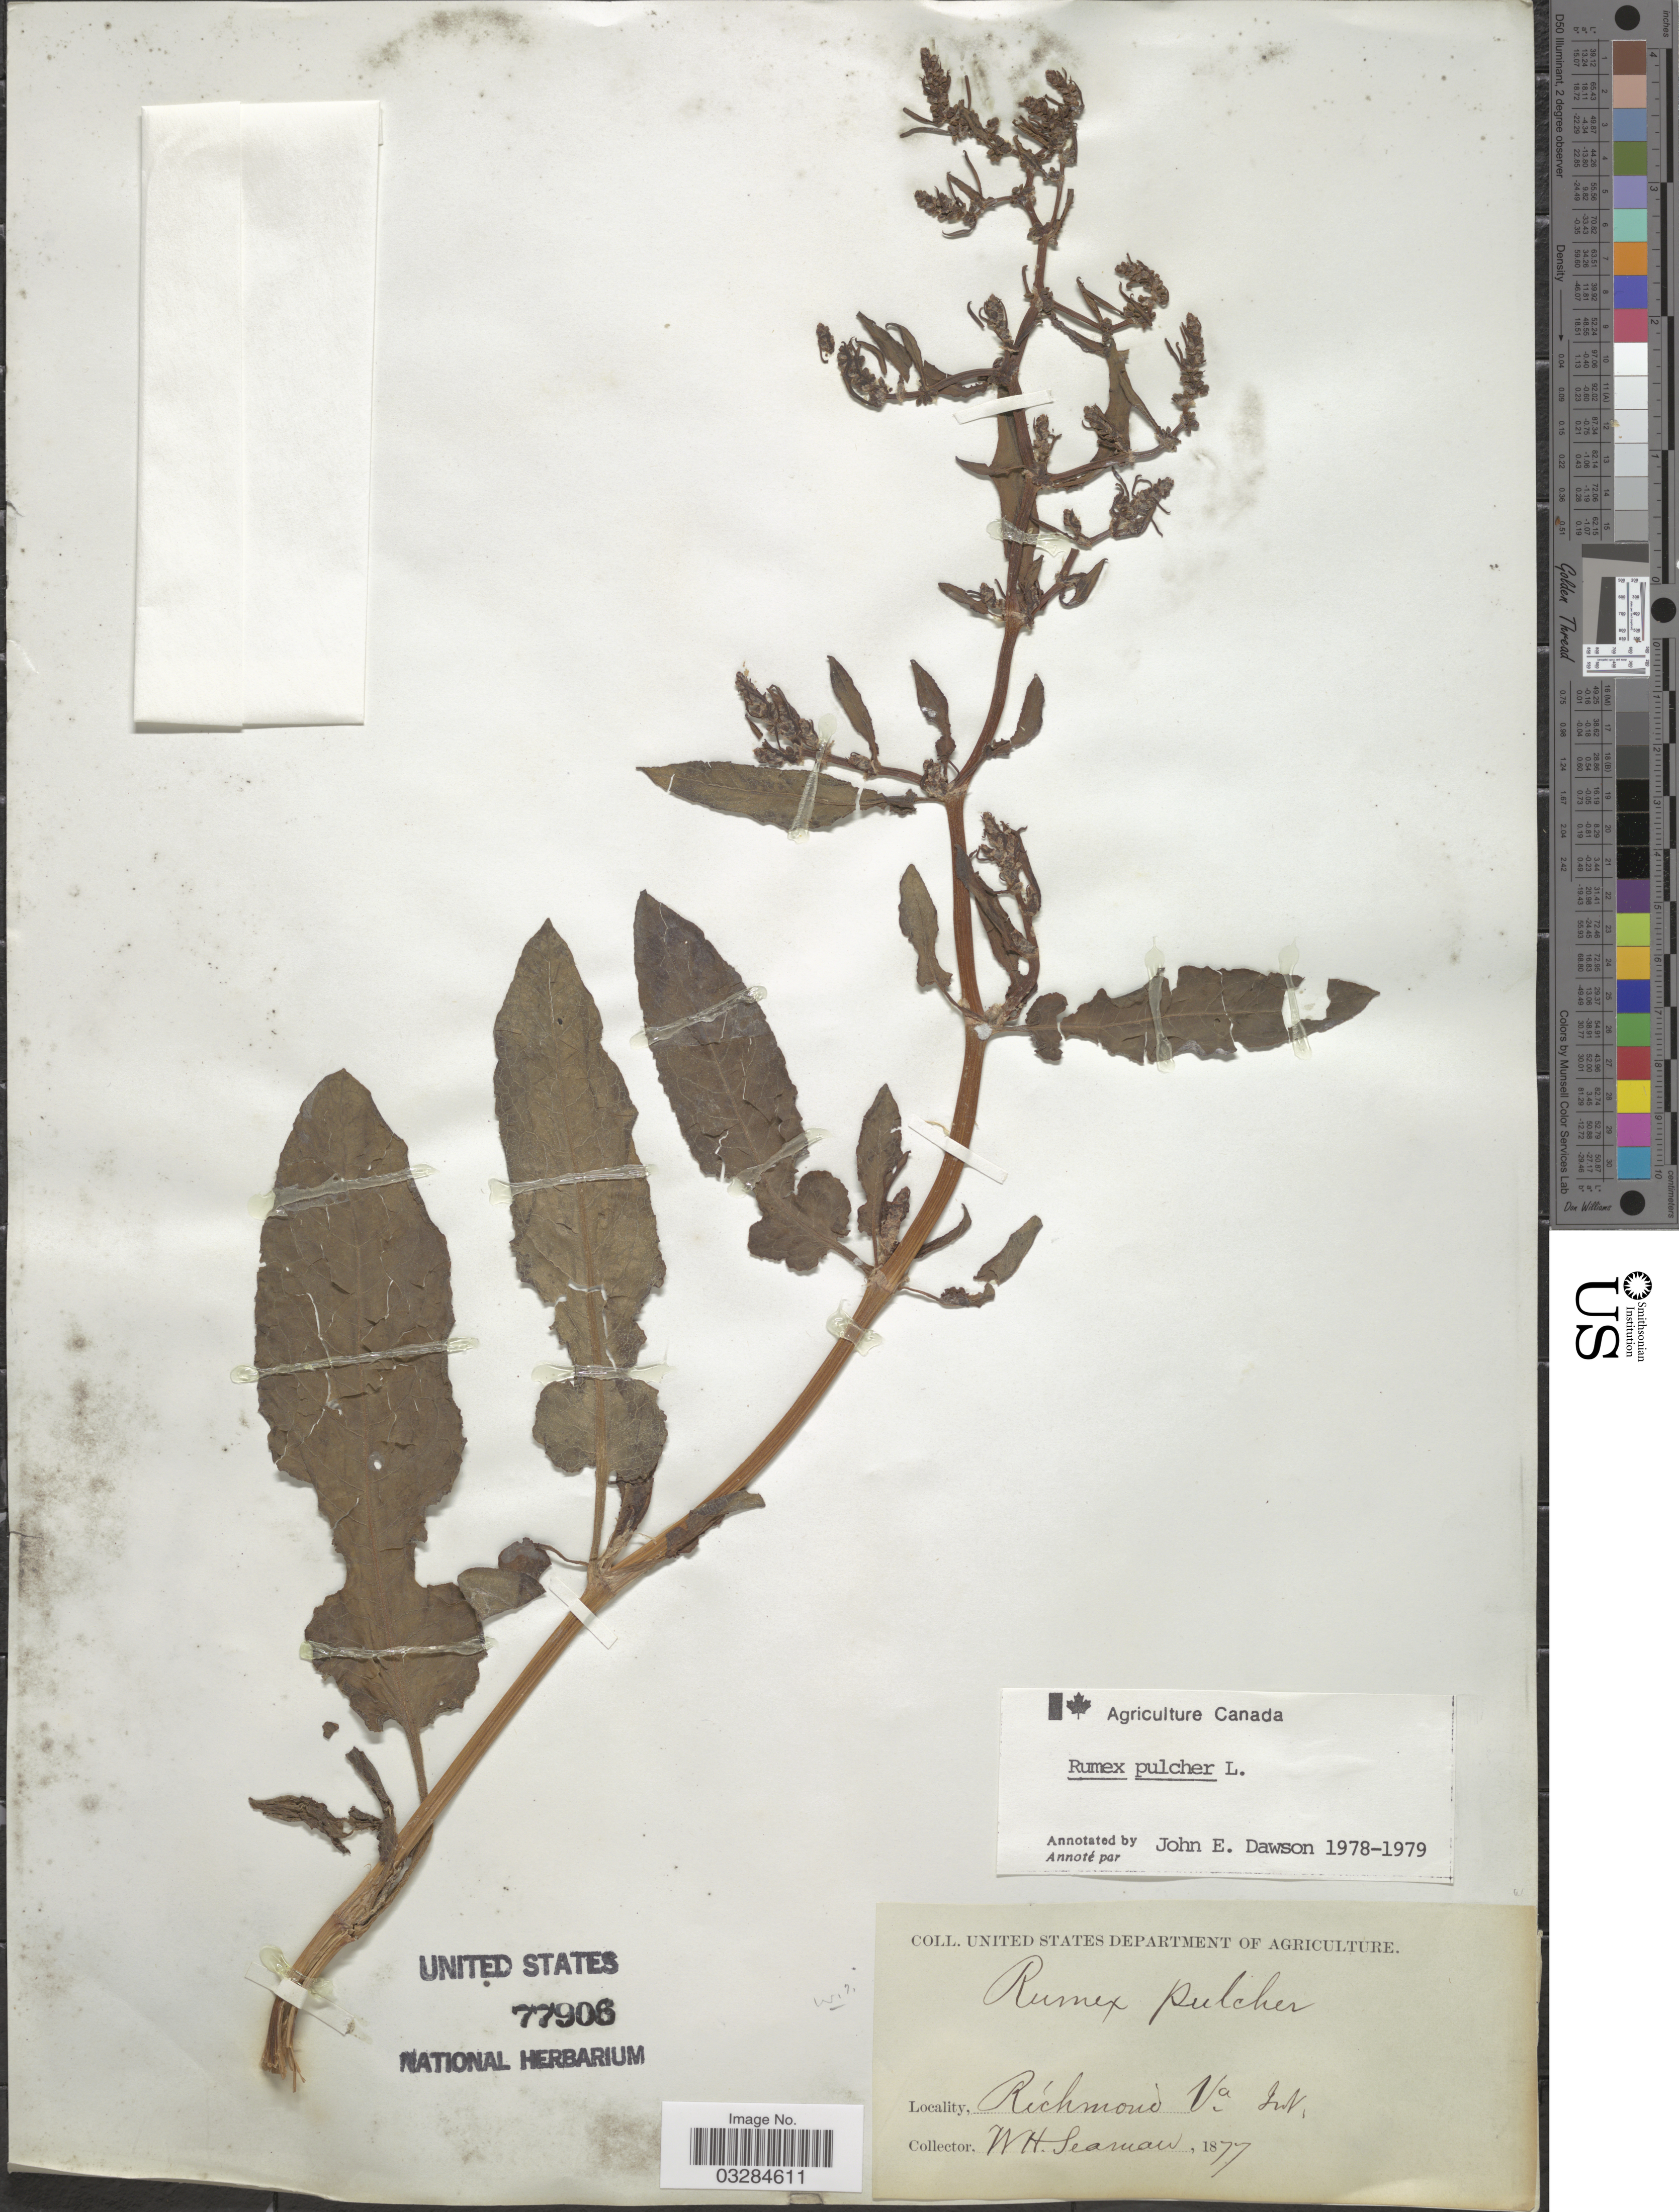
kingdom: Plantae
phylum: Tracheophyta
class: Magnoliopsida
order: Caryophyllales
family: Polygonaceae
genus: Rumex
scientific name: Rumex pulcher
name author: L.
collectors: W. Seaman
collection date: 1877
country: United States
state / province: Virginia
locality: Richmond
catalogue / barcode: US 77906